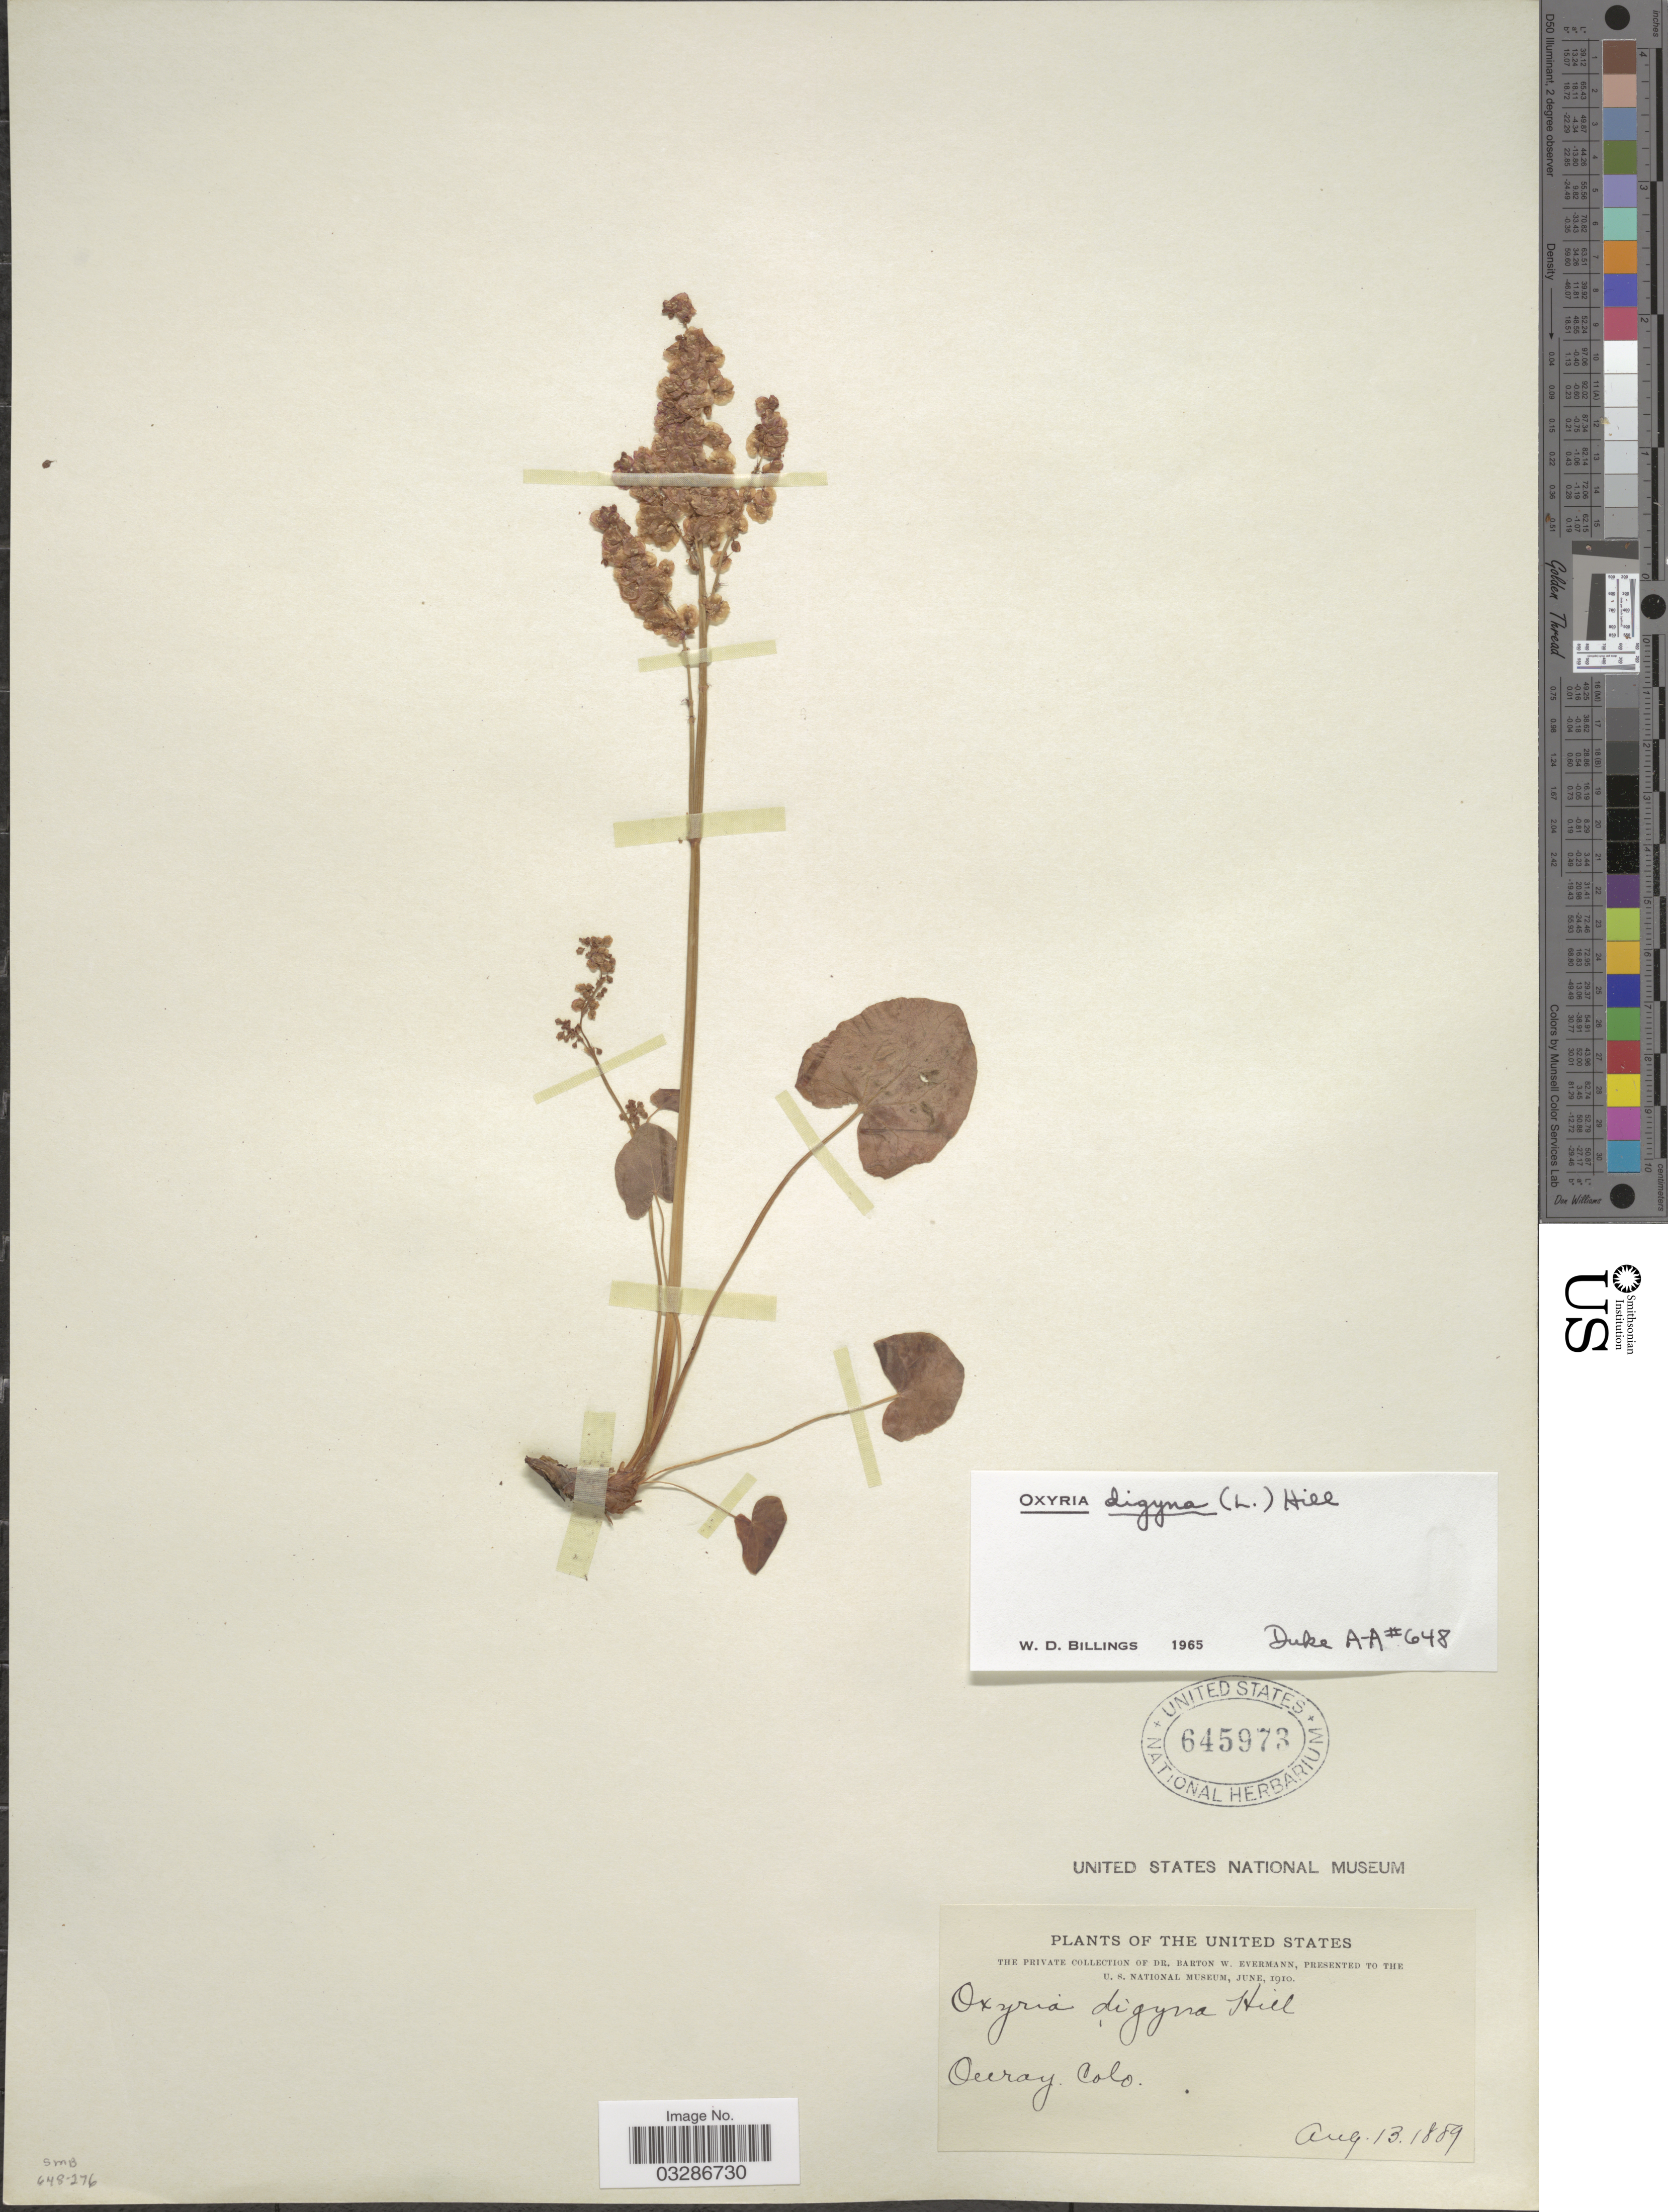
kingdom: Plantae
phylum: Tracheophyta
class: Magnoliopsida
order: Caryophyllales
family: Polygonaceae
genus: Oxyria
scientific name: Oxyria digyna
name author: (L.) Hill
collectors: B. W. Evermann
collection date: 1889-08-13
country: United States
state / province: Colorado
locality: Ouray.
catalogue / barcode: US 645973